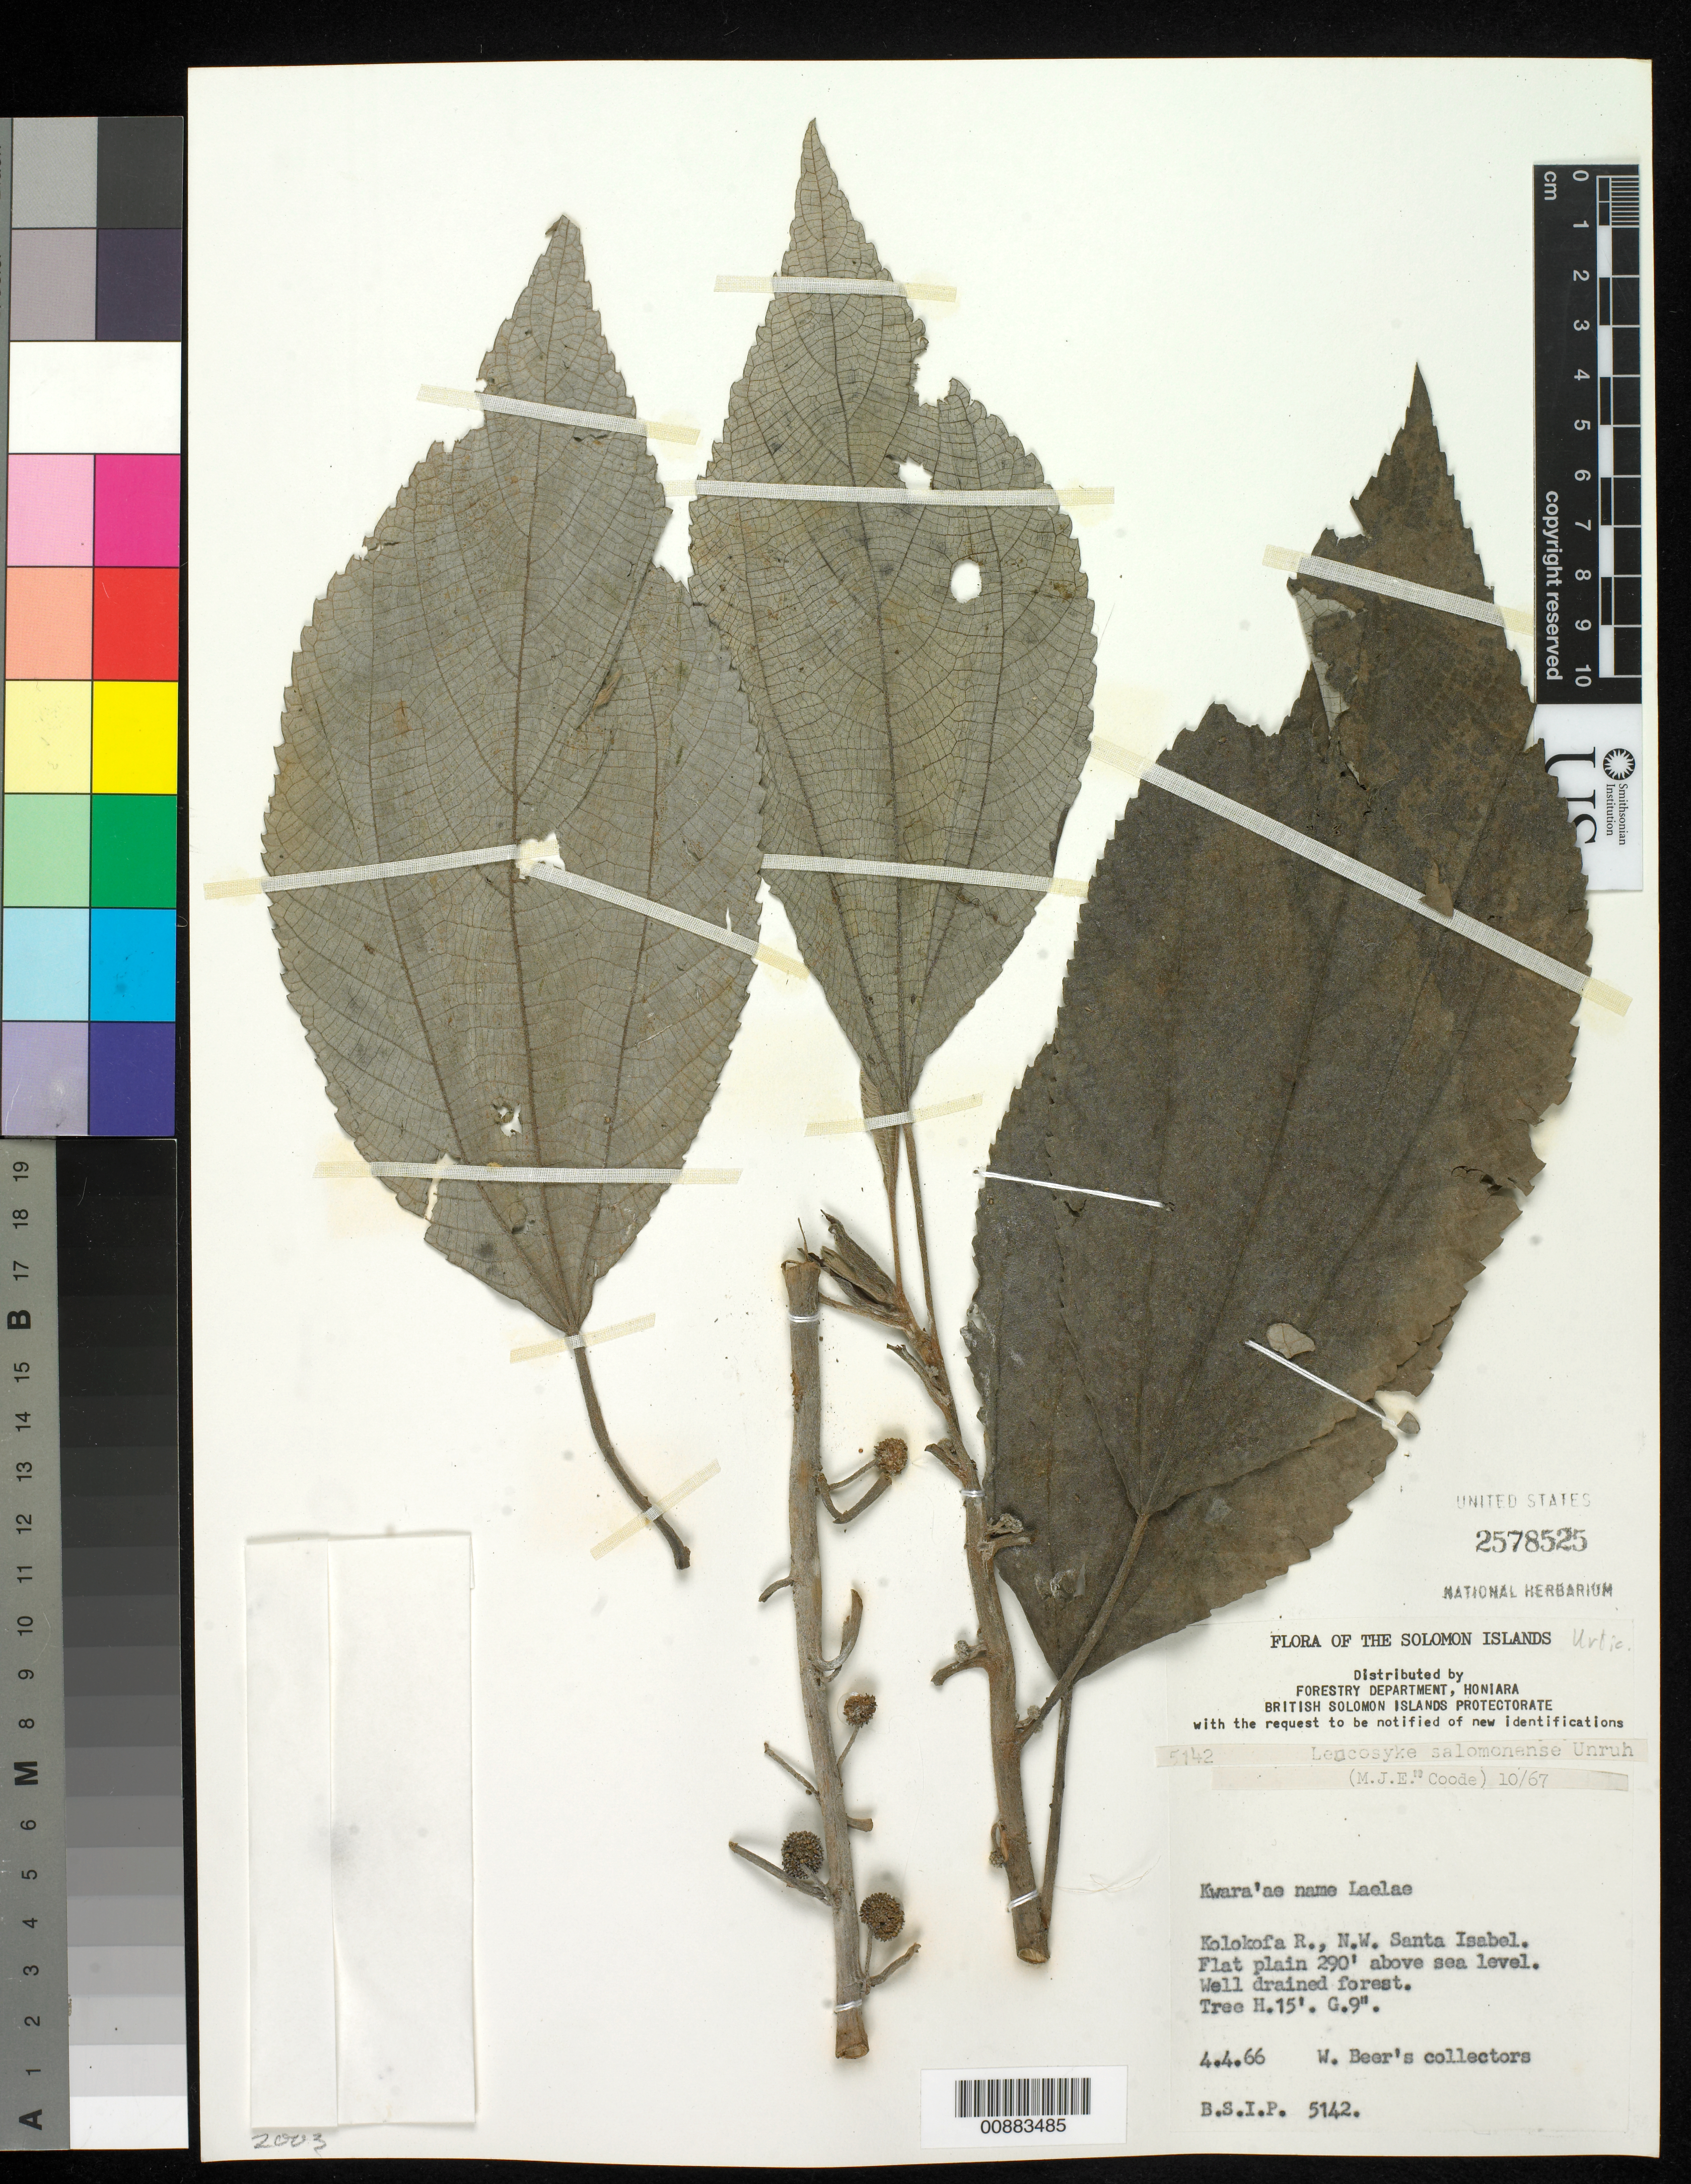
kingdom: Plantae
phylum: Tracheophyta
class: Magnoliopsida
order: Rosales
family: Urticaceae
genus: Leucosyke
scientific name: Leucosyke salomonensis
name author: Unruh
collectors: W. Beer's Collectors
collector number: BSIP 5142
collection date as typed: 04 Apr 1966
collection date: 1966-04-04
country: Solomon Islands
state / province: Isabel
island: Santa Isabel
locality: Kolokofa R.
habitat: flat plain, well drained forest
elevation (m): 88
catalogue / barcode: US 2578525